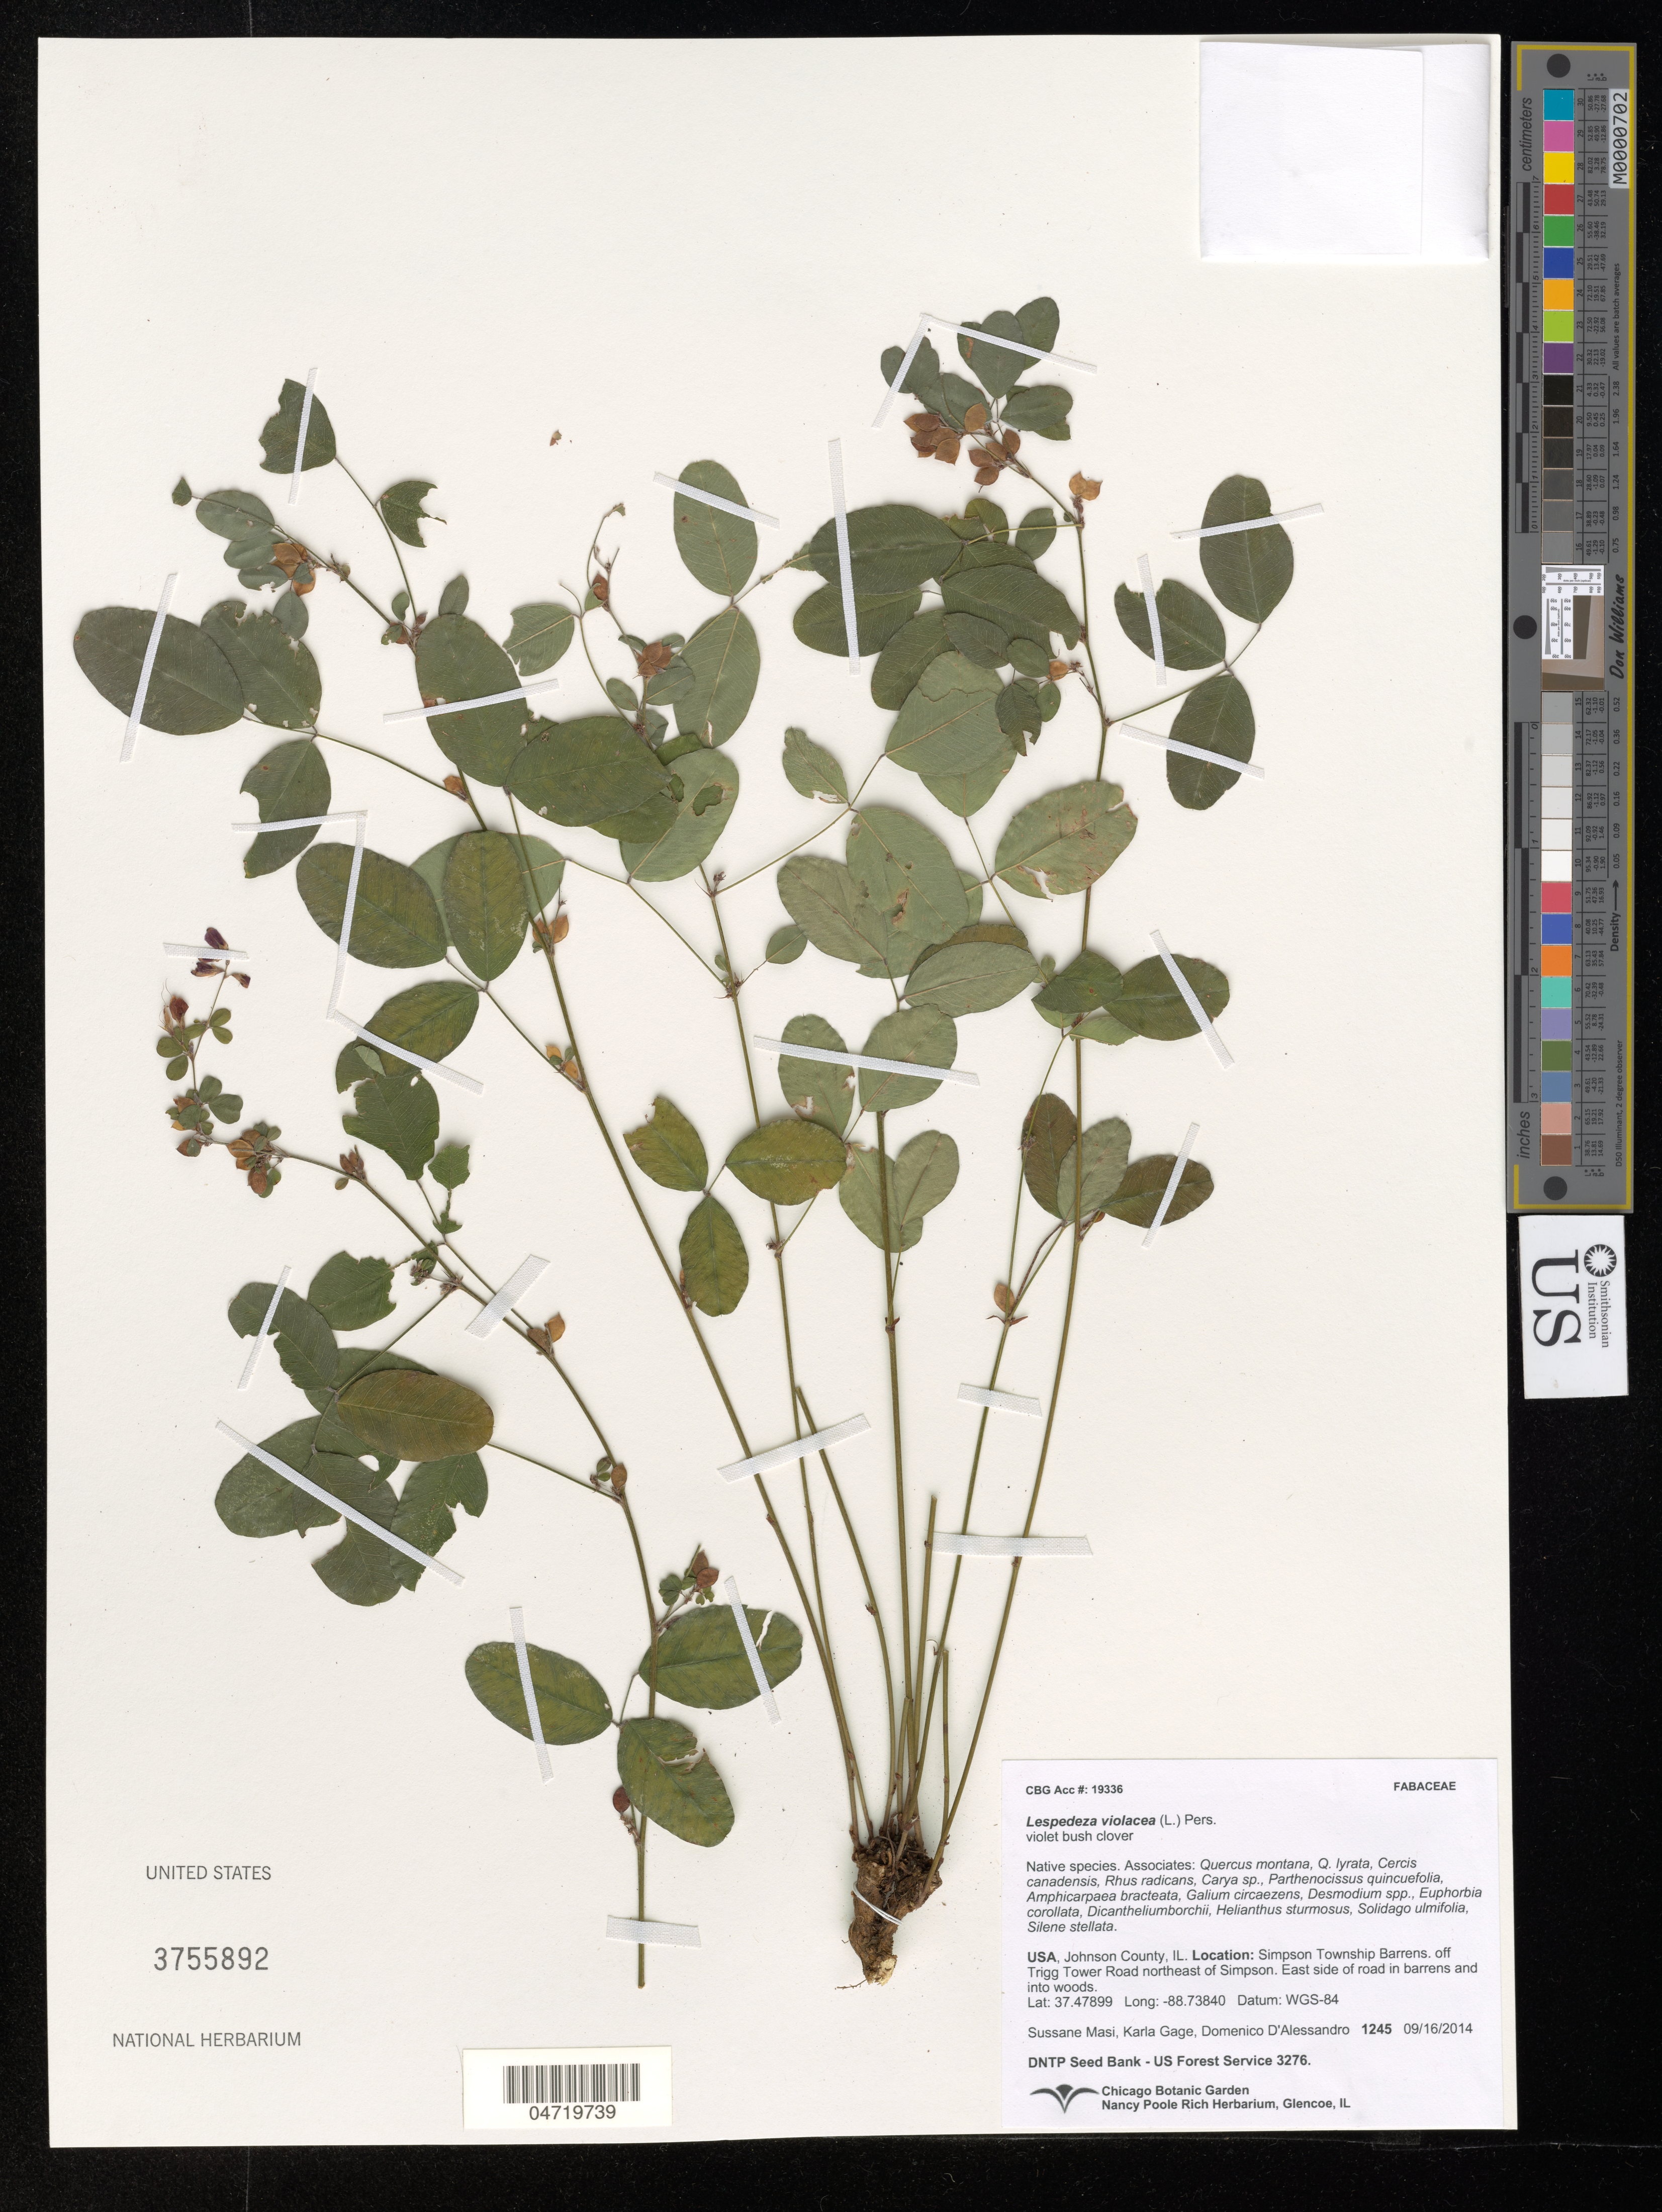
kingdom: Plantae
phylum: Tracheophyta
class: Magnoliopsida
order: Fabales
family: Fabaceae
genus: Lespedeza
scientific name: Lespedeza violacea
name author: (L.) Pers.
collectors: S. Masi, K. Gage & D. D'alessandro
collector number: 1245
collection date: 2014-09-16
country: United States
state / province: Illinois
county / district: Johnson County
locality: Simpson Township Barrens, off Trigg Tower Rd NE of Simpson. East side of road in barrens and into woods.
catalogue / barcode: US 3755892